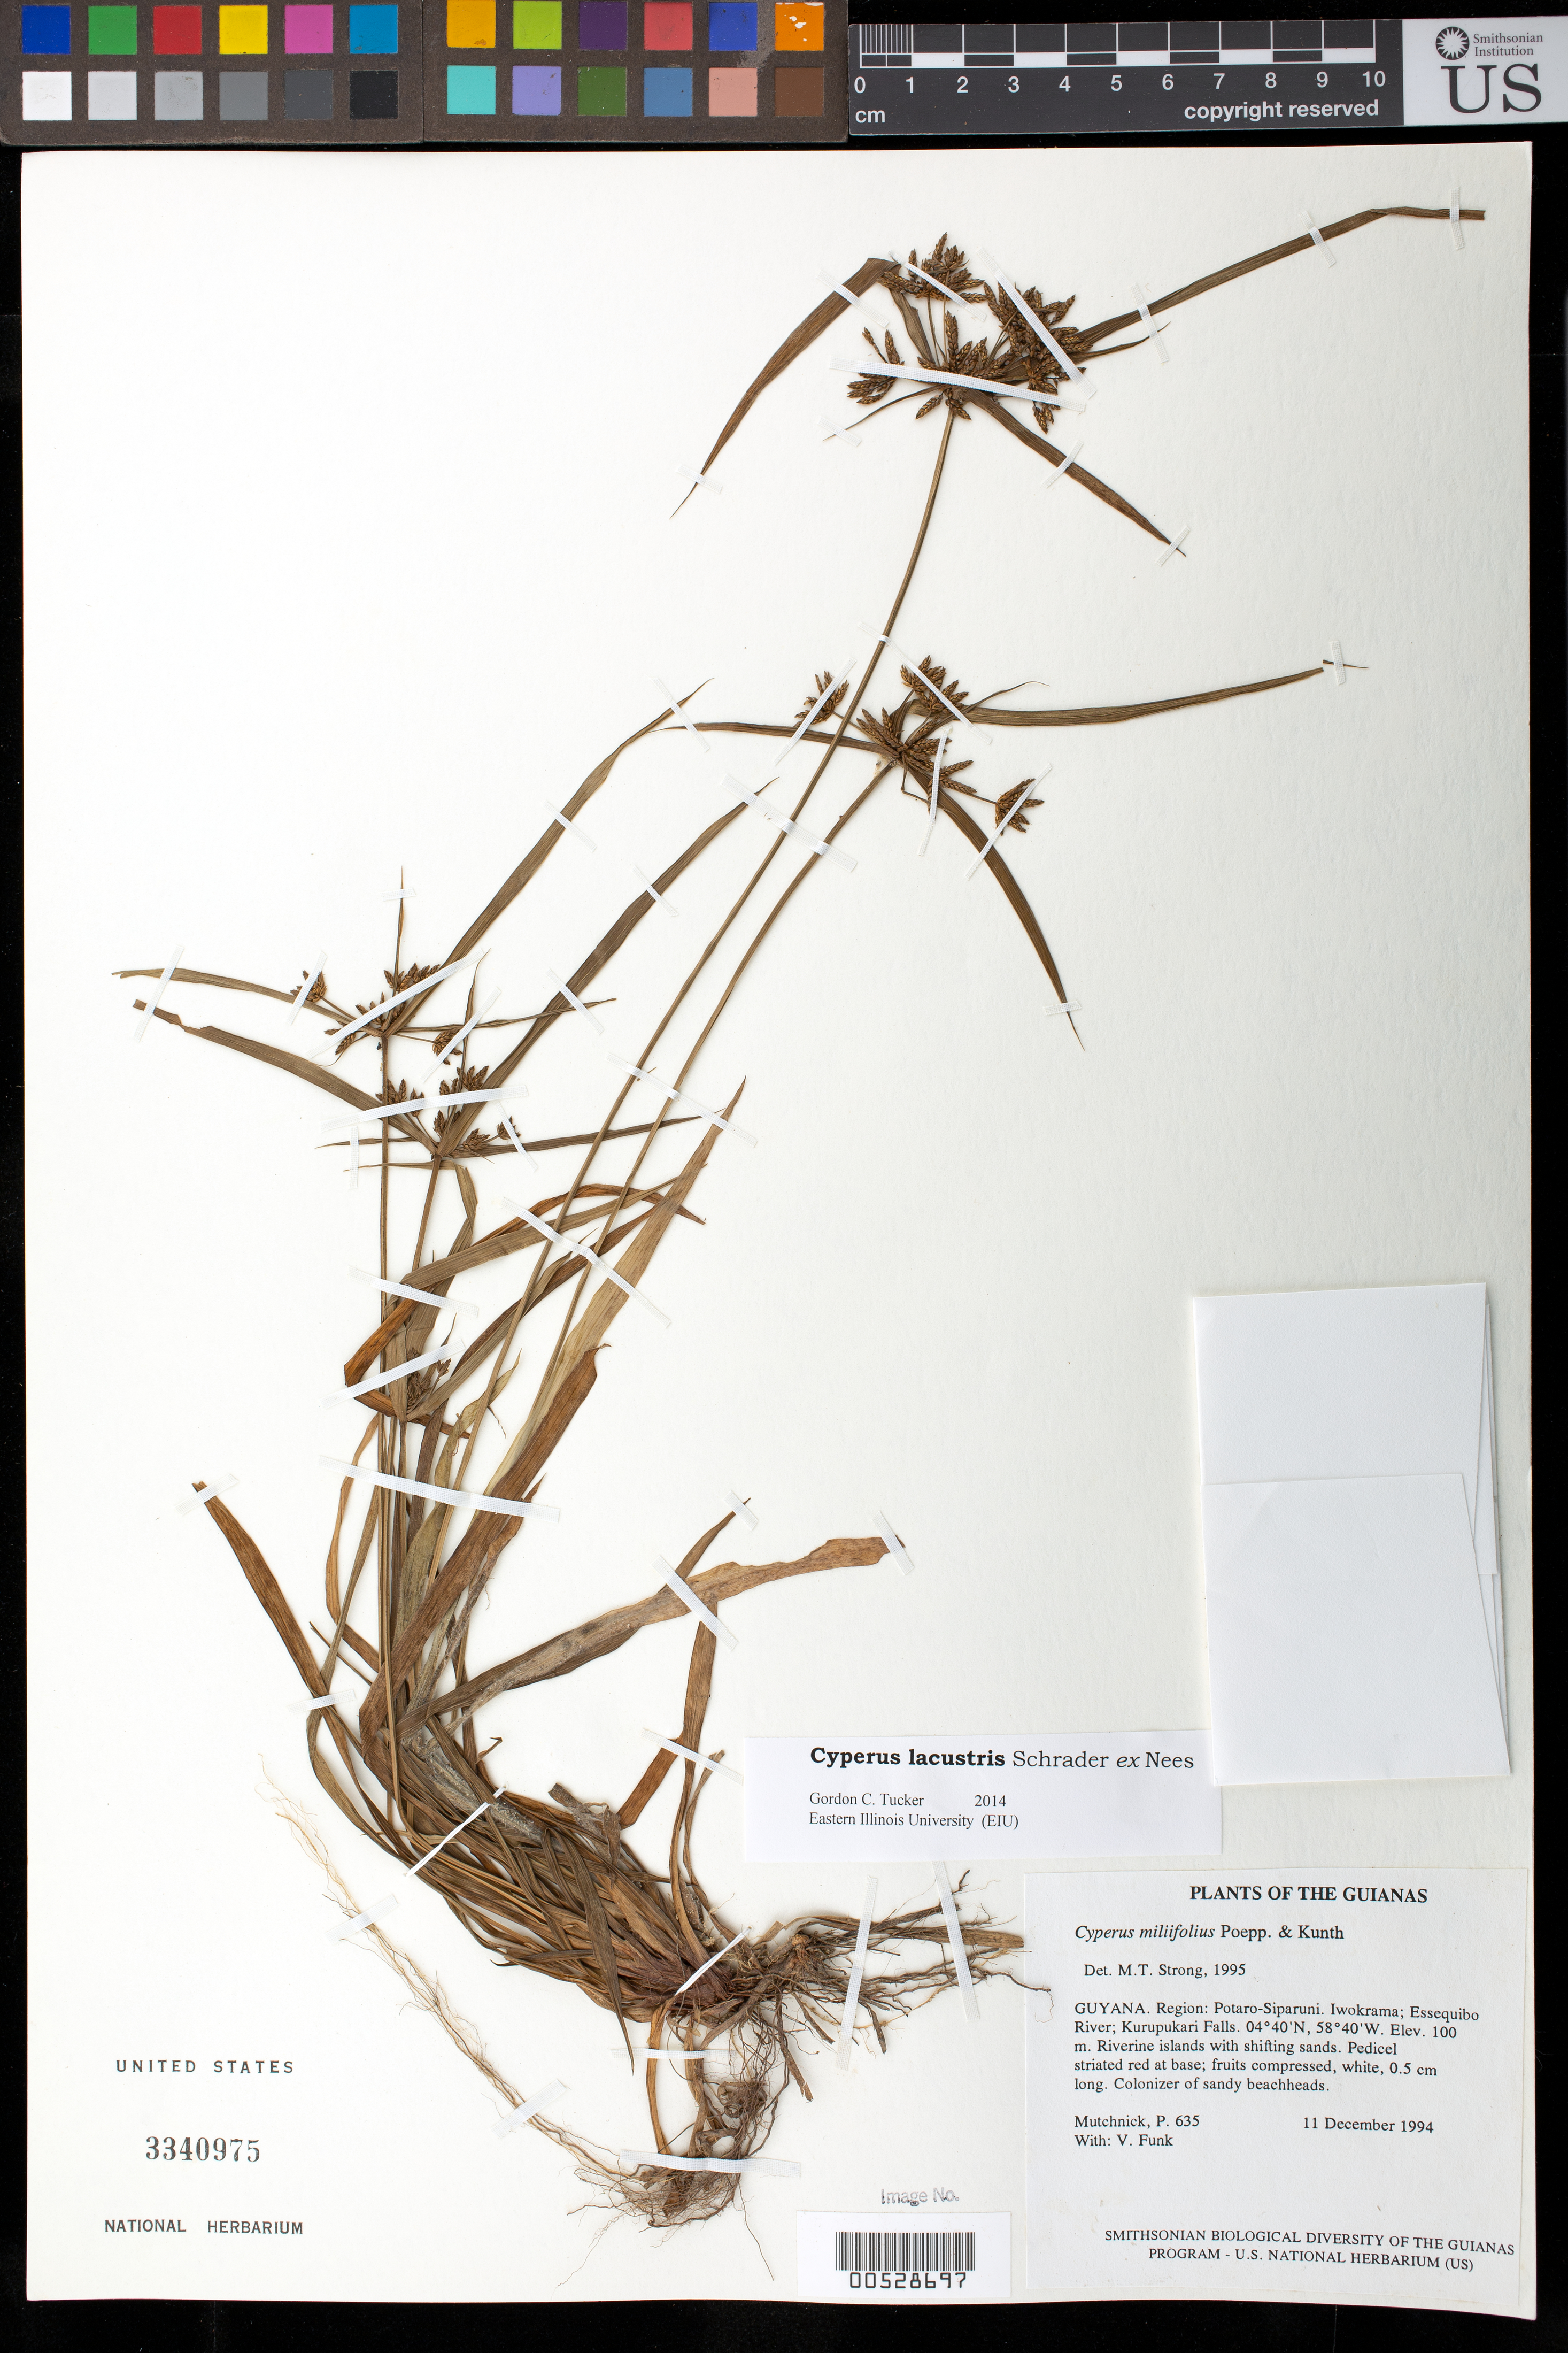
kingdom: Plantae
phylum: Tracheophyta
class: Liliopsida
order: Poales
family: Cyperaceae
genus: Cyperus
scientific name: Cyperus lacustris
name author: Schrad. ex Nees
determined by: Tucker, G. C.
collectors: P. Mutchnick & V. Funk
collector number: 635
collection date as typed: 11 December 1994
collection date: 1994-12-11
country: Guyana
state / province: Potaro-Siparuni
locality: Iwokrama; Essequibo River; Kurupukari Falls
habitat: Riverine islands with shifting sands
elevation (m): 100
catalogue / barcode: US 3340975